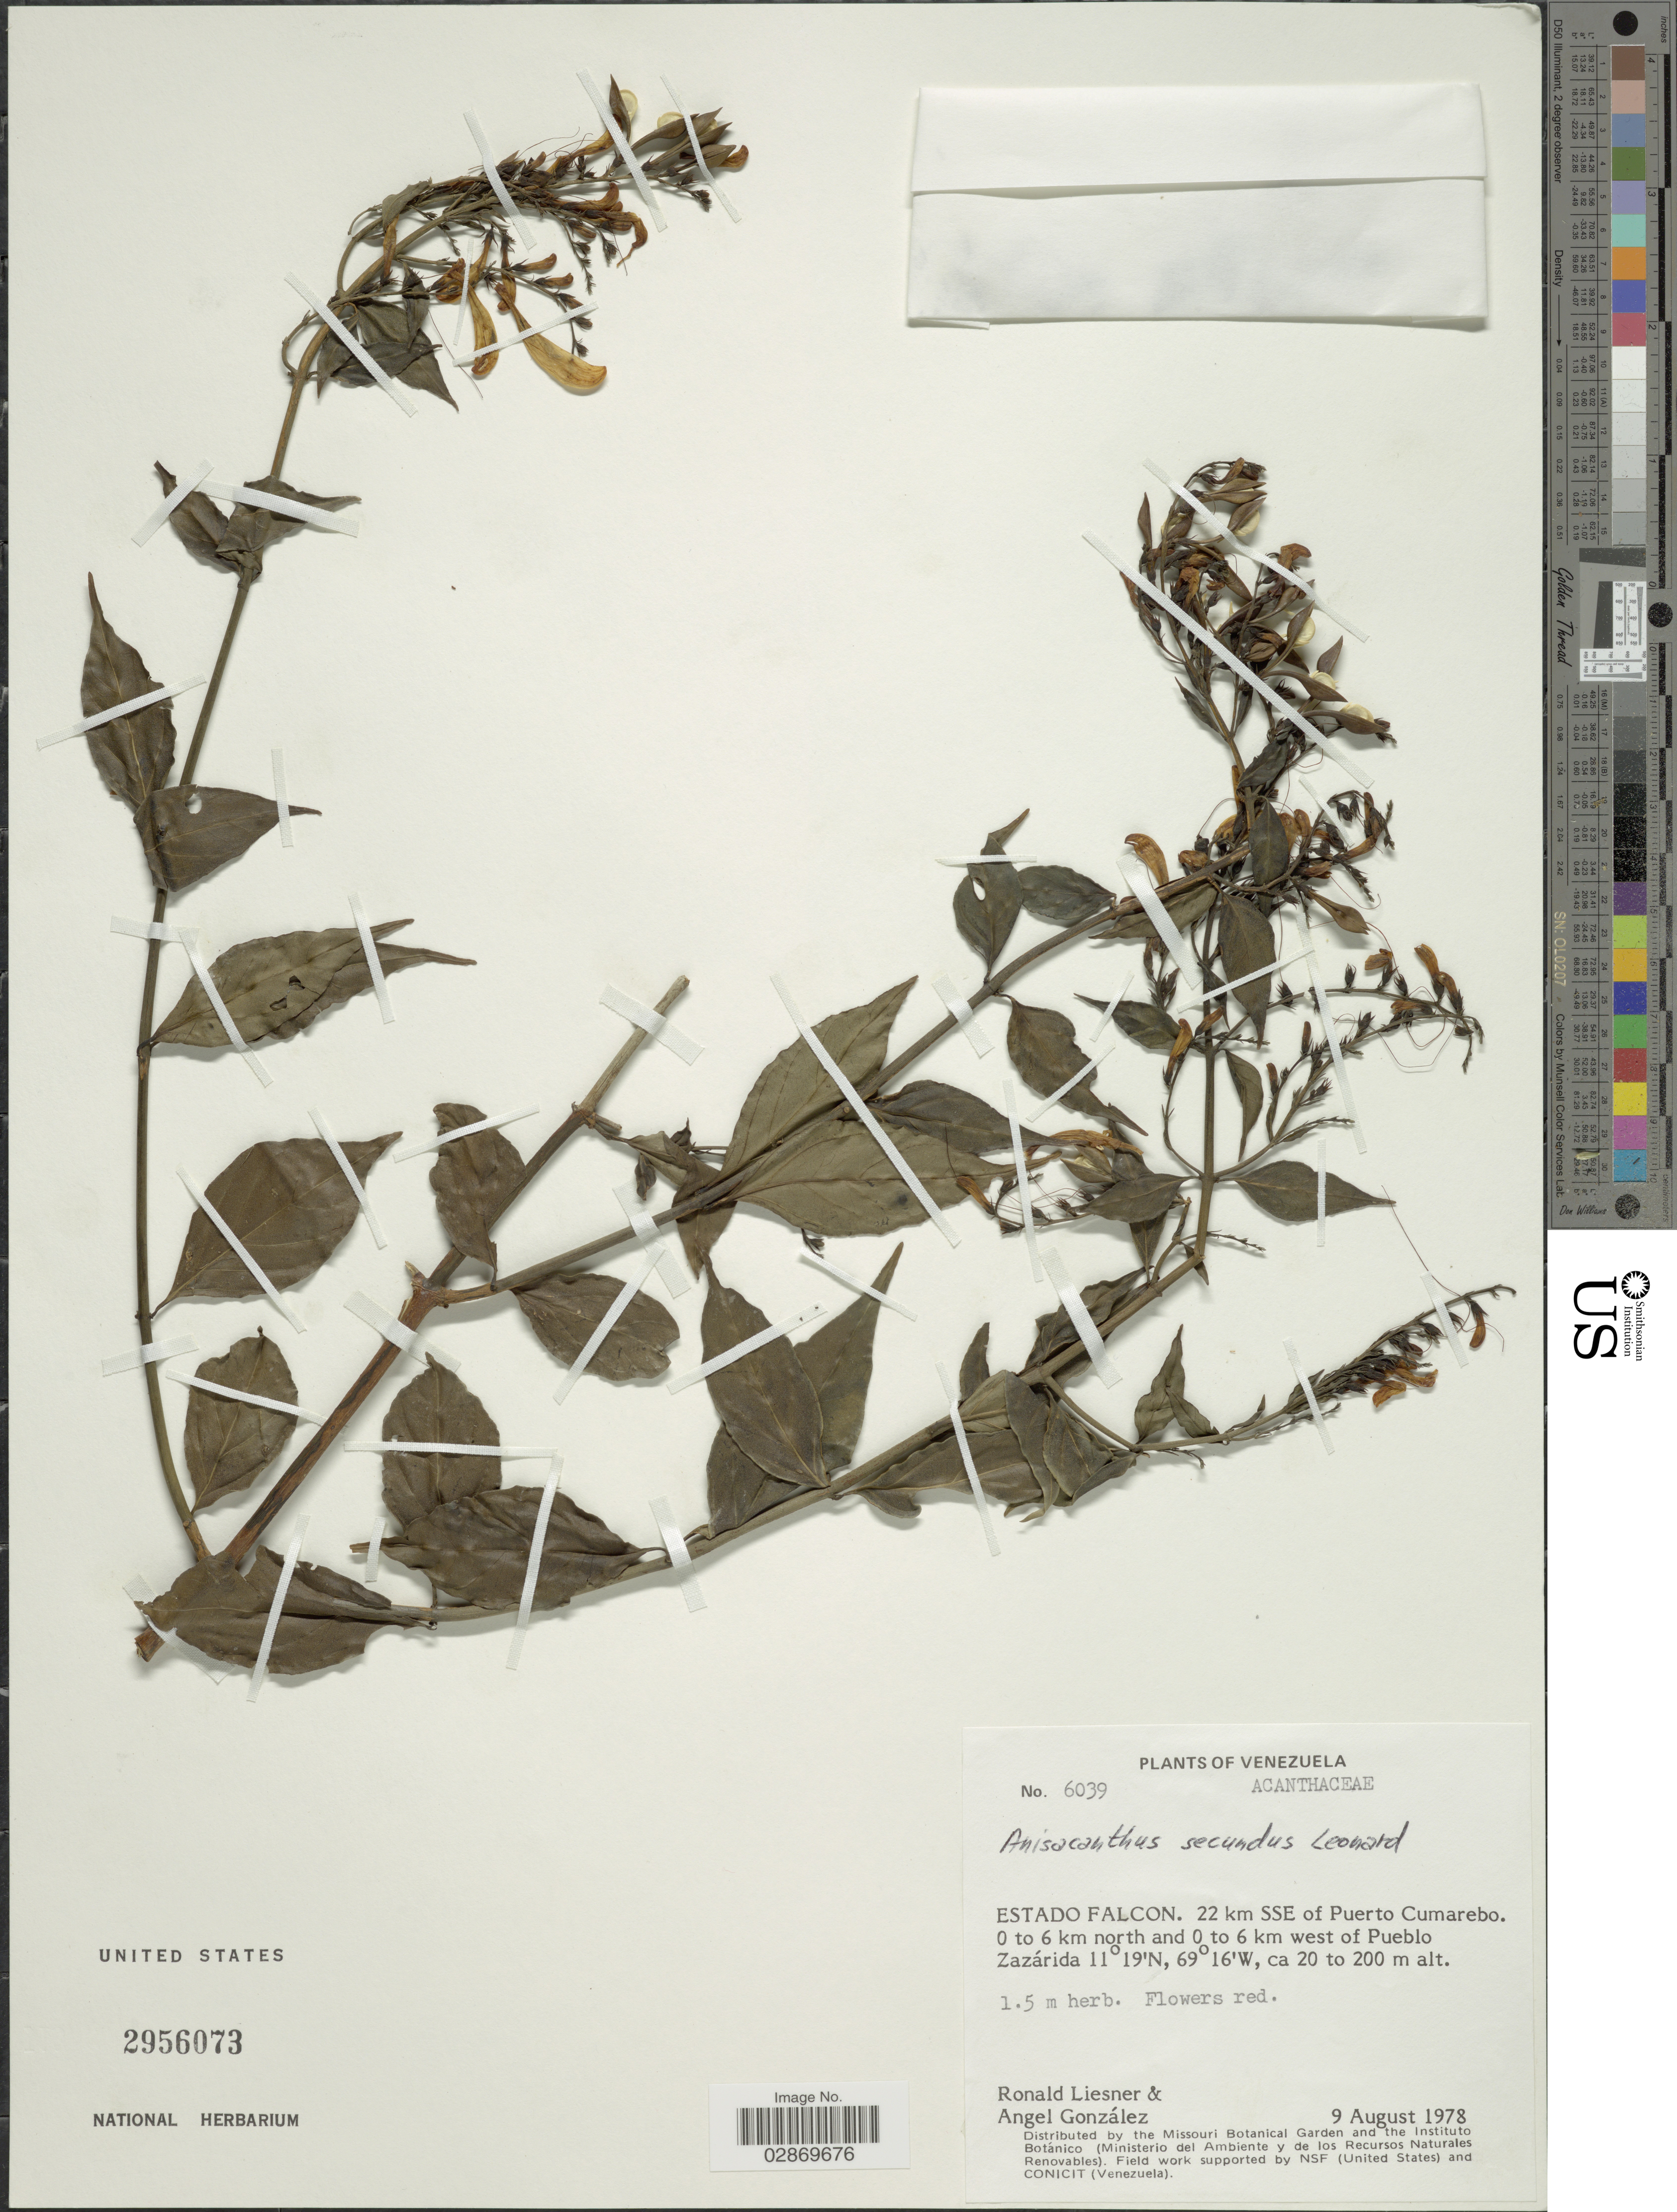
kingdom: Plantae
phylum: Tracheophyta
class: Magnoliopsida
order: Lamiales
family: Acanthaceae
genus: Anisacanthus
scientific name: Anisacanthus secundus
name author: Leonard in A.C. Sm.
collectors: R. L. Liesner & A. C. González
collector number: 6039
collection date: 1978-08-09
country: Venezuela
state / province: Falcón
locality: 22 km SSE of Puerto Cumarebo, 0 to 6 km north and 0 to 6 km west of Pueblo Zazárida.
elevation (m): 20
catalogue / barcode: US 2956073